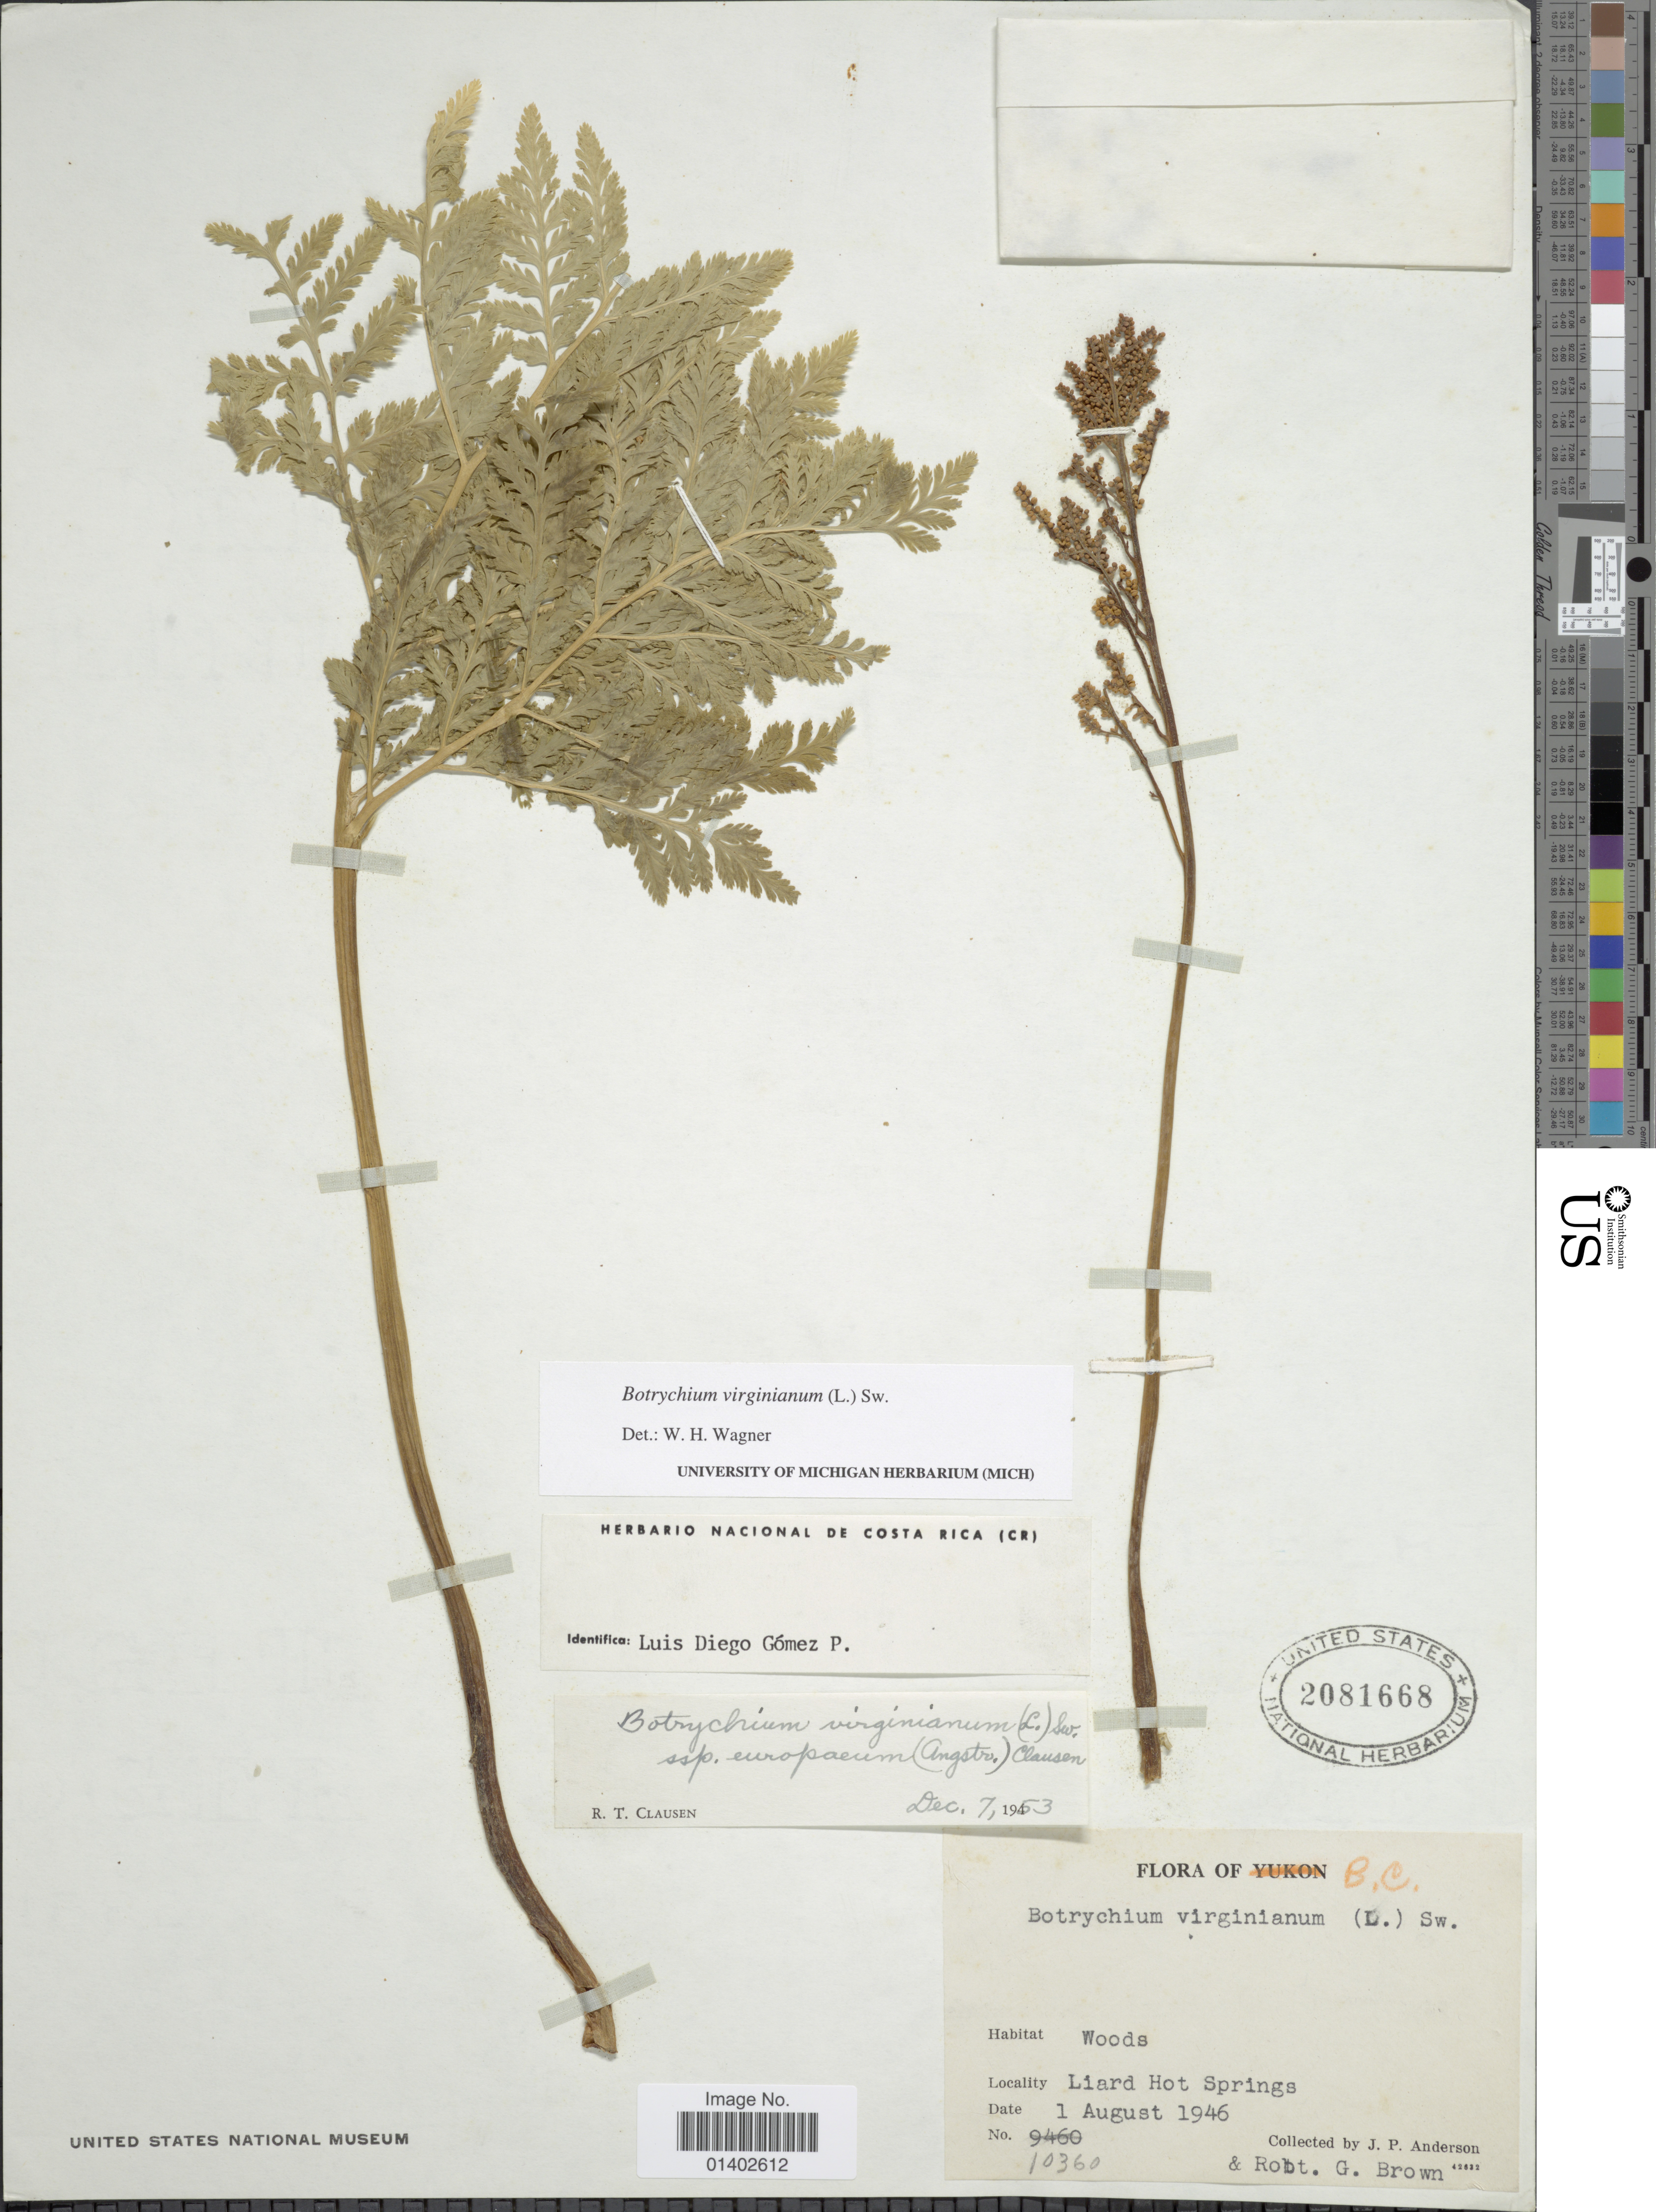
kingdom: Plantae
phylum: Tracheophyta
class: Polypodiopsida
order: Ophioglossales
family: Ophioglossaceae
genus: Botrychium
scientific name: Botrychium virginianum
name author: (L.) Sw.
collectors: J. P. Anderson & R. G. Brown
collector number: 10360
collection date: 1946-08-01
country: Canada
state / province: British Columbia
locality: Liard Hot Springs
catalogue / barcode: US 2081668